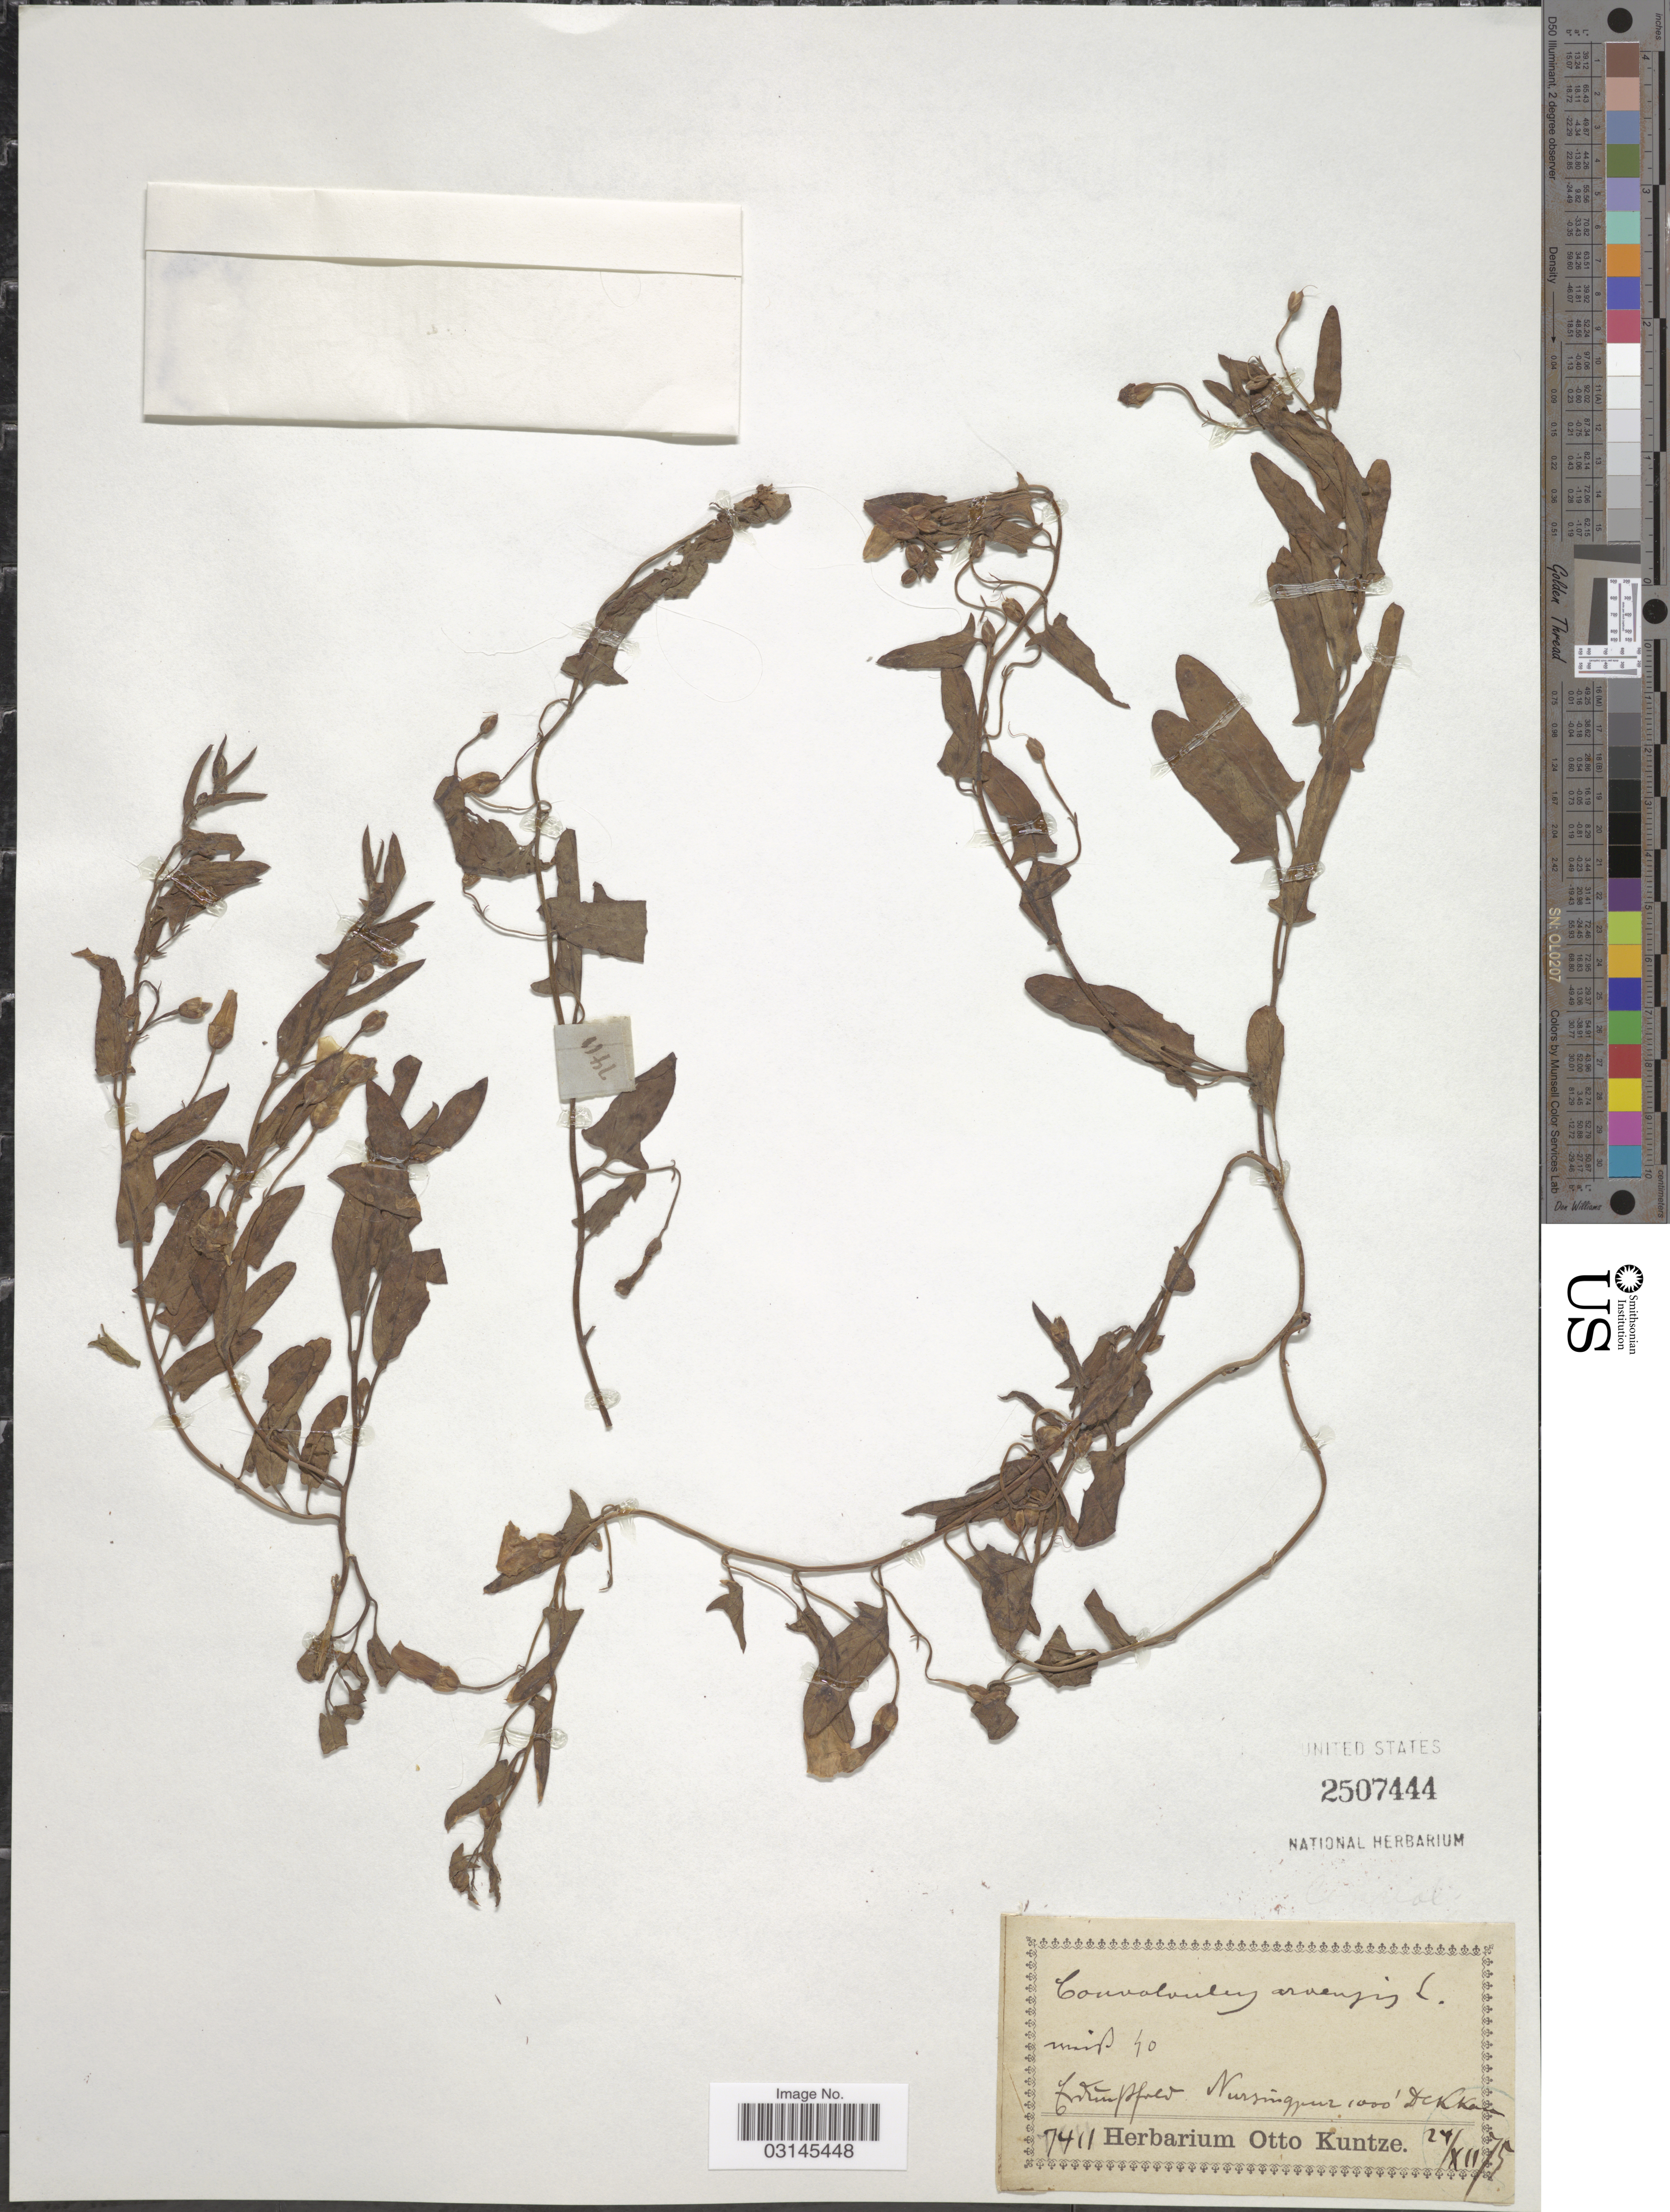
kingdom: Plantae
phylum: Tracheophyta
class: Magnoliopsida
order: Solanales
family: Convolvulaceae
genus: Convolvulus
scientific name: Convolvulus arvensis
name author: L.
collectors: D. Kalb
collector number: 7411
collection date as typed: Transcribed d/m/y: 24/12/75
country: India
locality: [illegible text] Nursingpur.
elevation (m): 305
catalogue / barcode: US 2507444